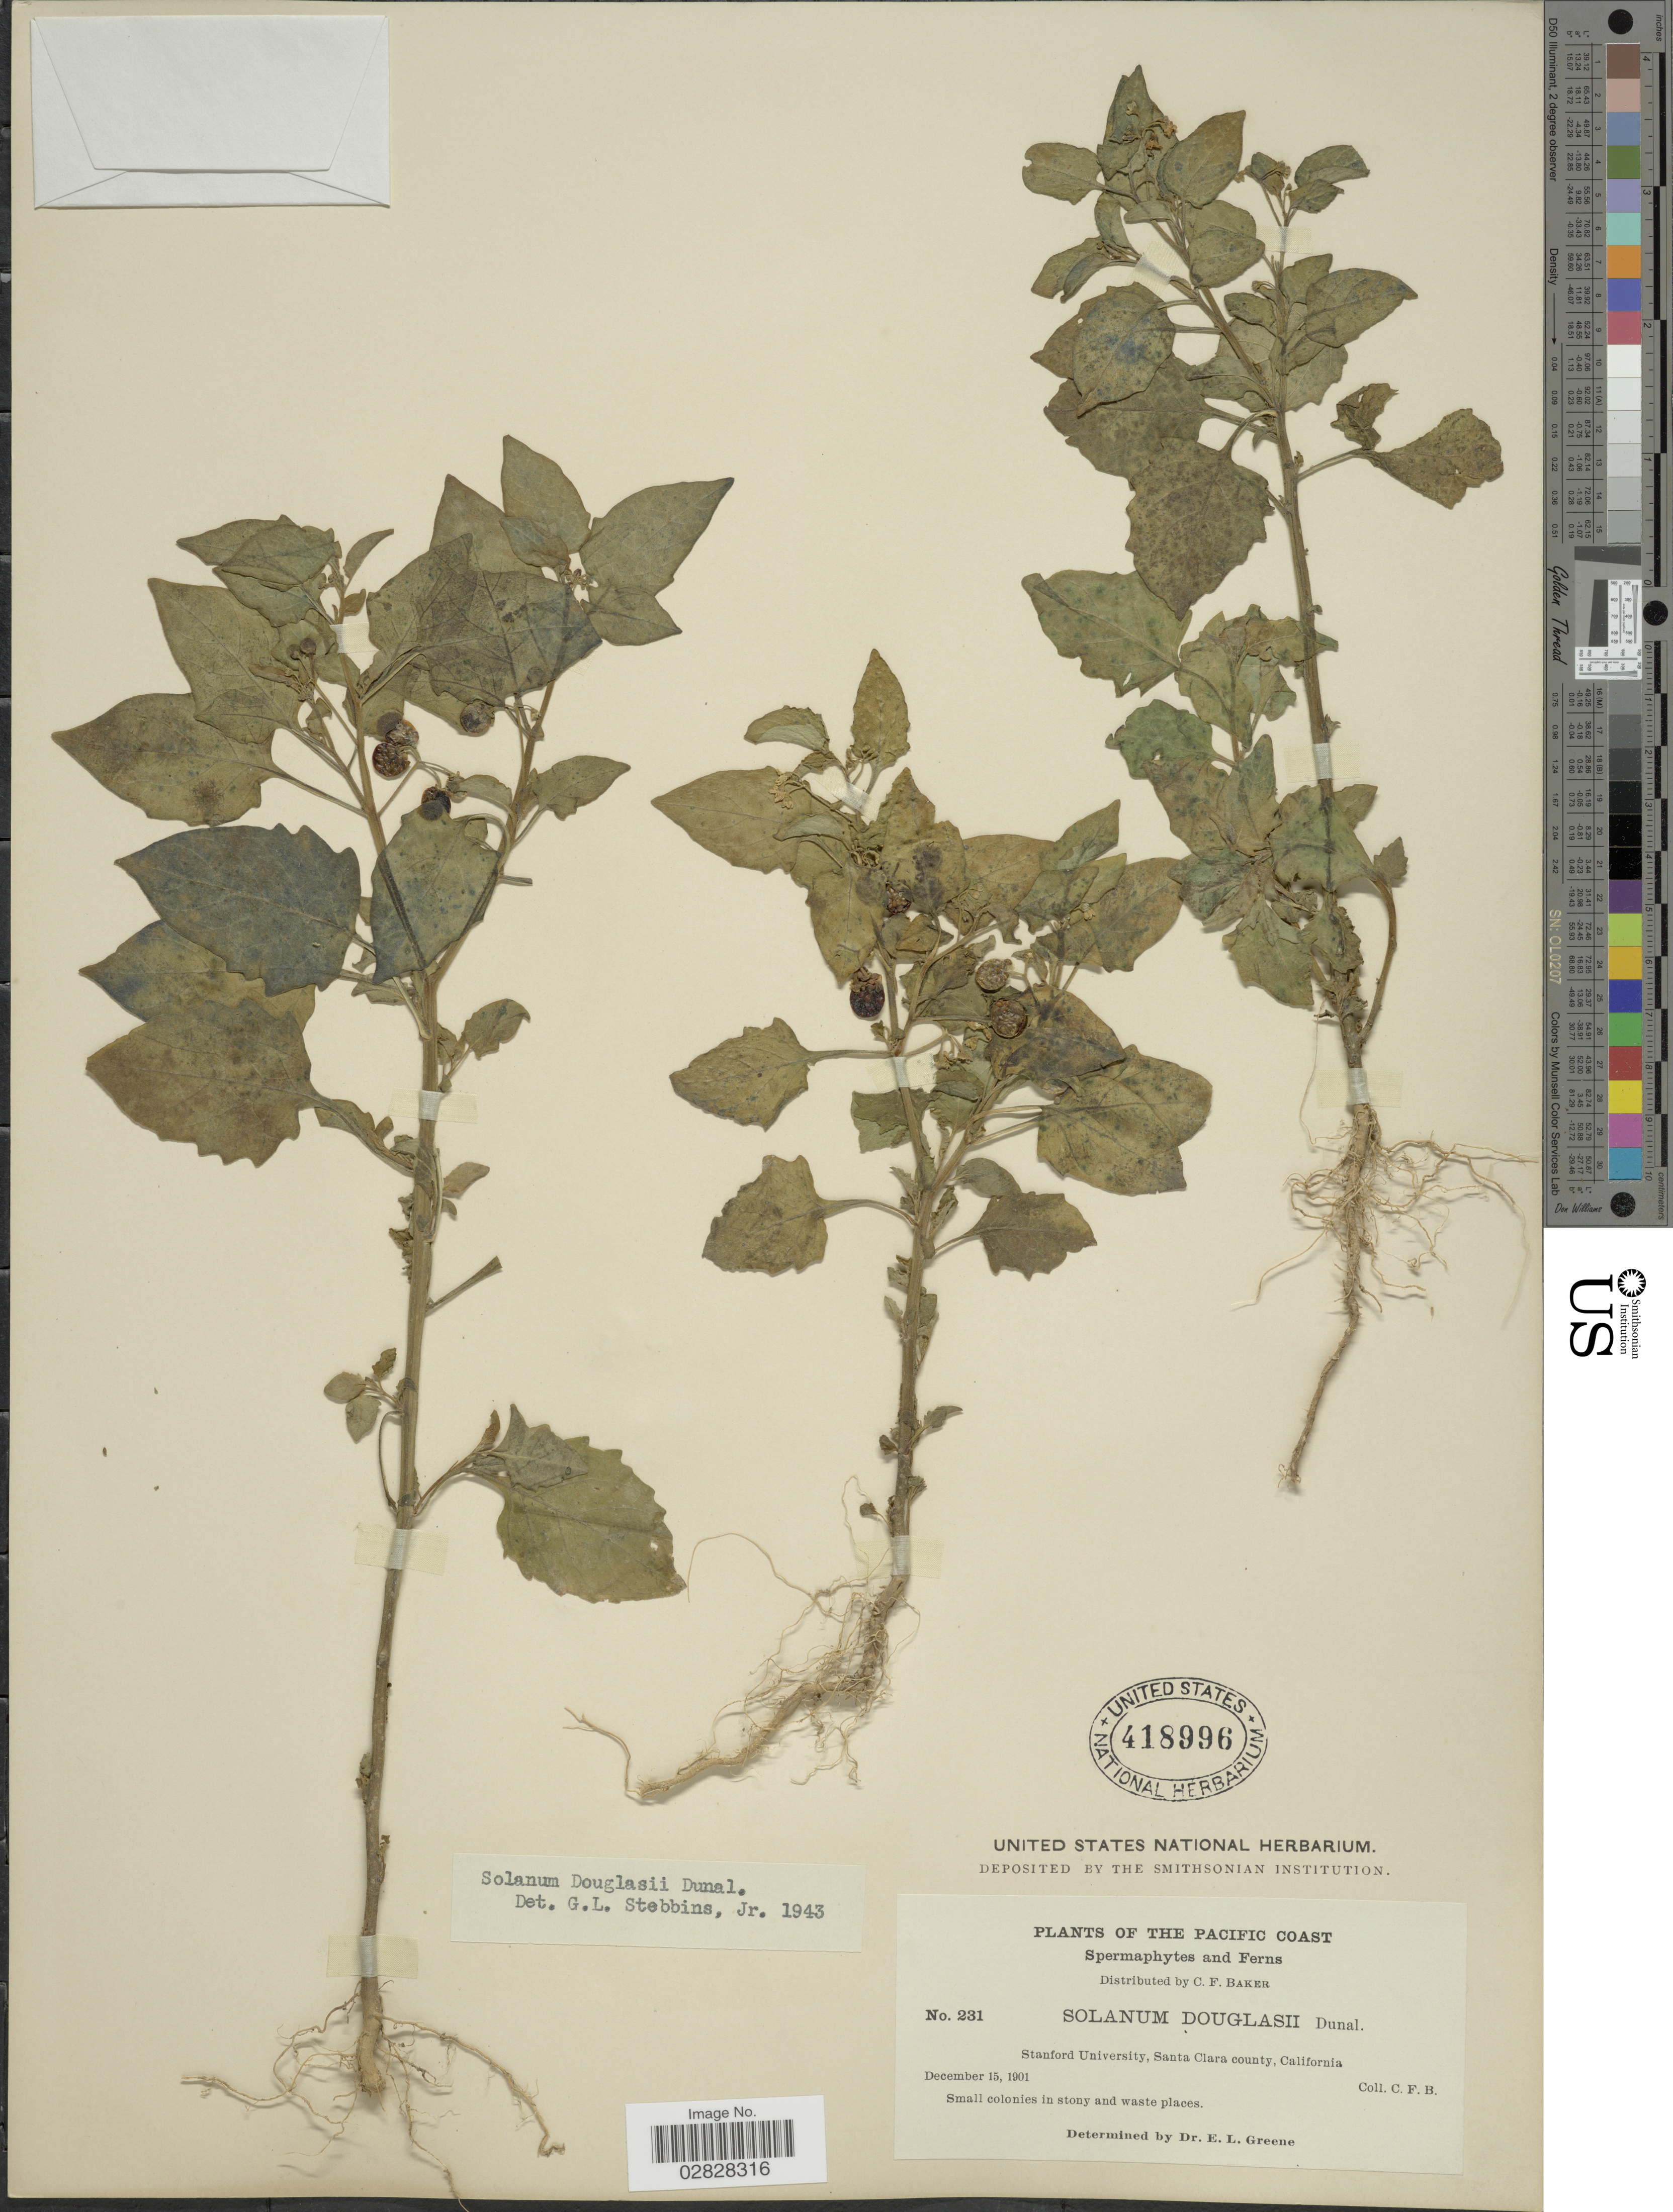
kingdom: Plantae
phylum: Tracheophyta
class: Magnoliopsida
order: Solanales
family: Solanaceae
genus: Solanum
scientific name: Solanum douglasii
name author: Dunal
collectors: C. F. Baker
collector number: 231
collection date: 1901-12-15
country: United States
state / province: California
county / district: Santa Clara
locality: Pacific Coast. Stanford University, Santa Clara county.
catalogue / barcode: US 418996